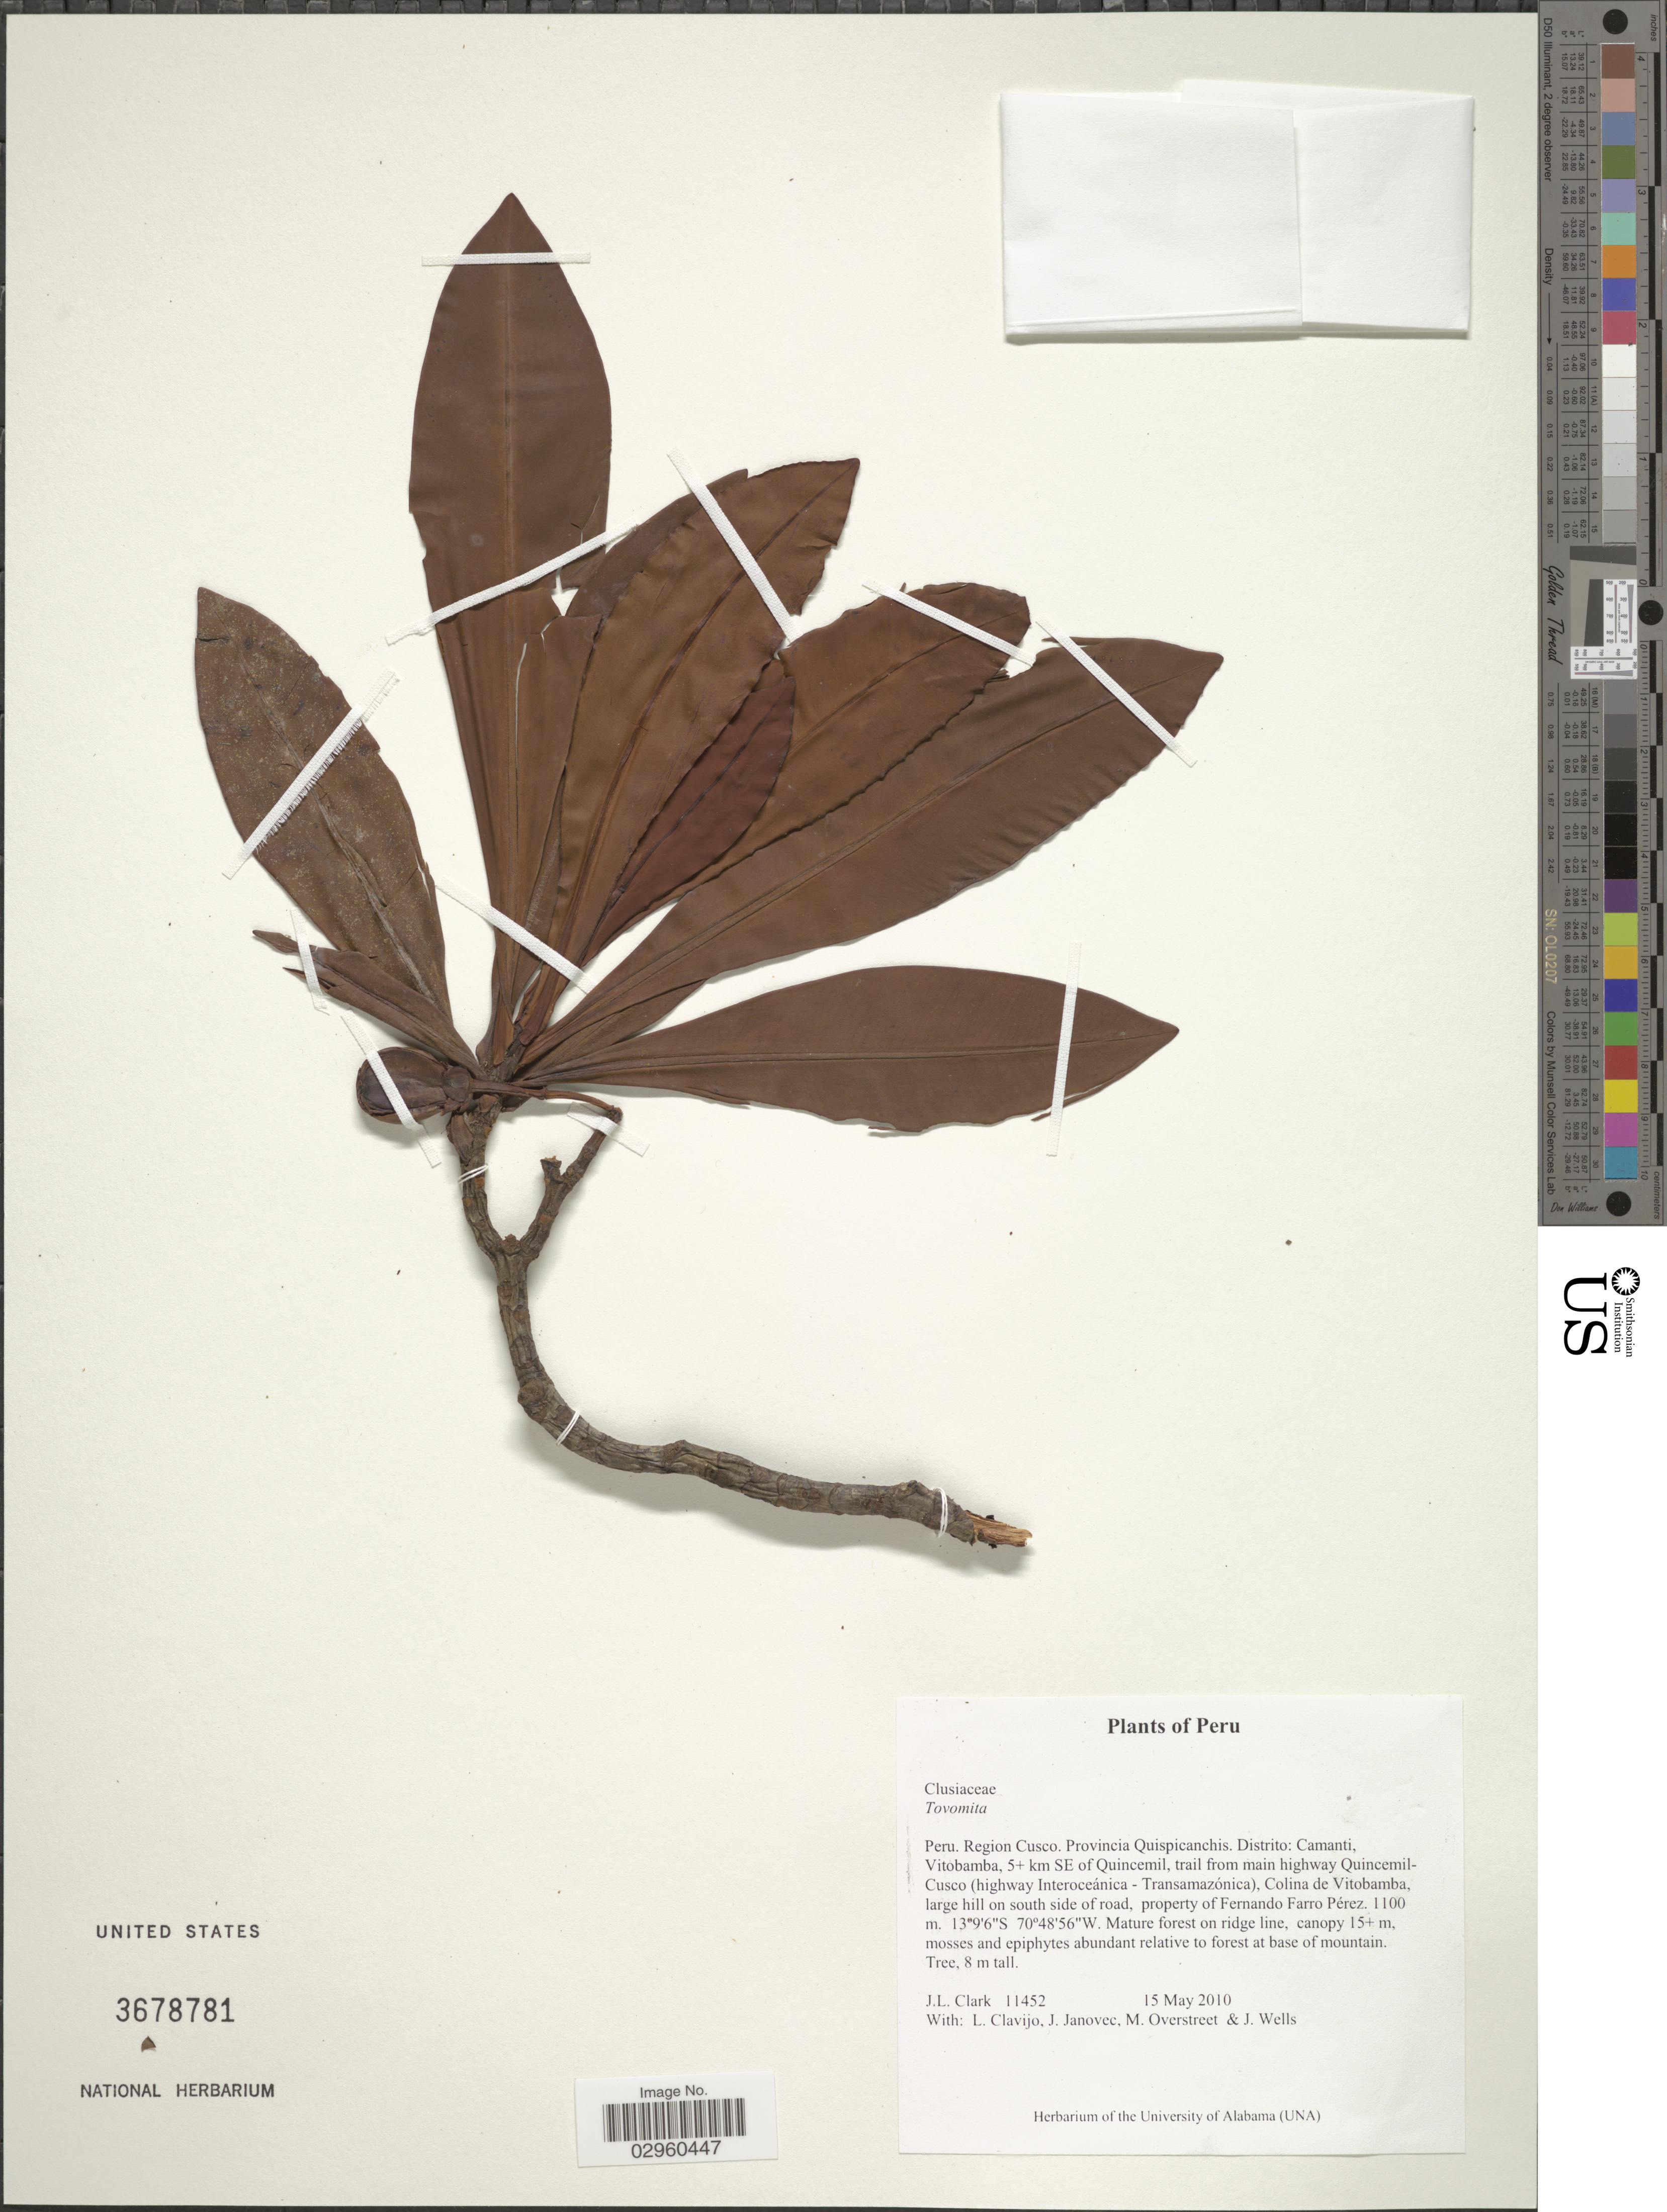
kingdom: Plantae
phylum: Tracheophyta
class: Magnoliopsida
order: Malpighiales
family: Clusiaceae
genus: Tovomita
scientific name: Tovomita sp.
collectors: J. L. Clark, L. Clavijo, J. Janovec, M. Overstreet & J. Wells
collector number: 11452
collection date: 2010-05-15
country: Peru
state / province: Cusco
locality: Region Cusco. Provincia Quispicanchis. Distrito: Camanti, Vitobamba, 5+ km SE of Quincemil, trail from main highway Quincemil-Cusco (highway Interoceánica-Transamazónica), Colina de Vitobamba, large hill on south side of road, property of Fernando Farro Pérez.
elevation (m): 1100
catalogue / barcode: US 3678781